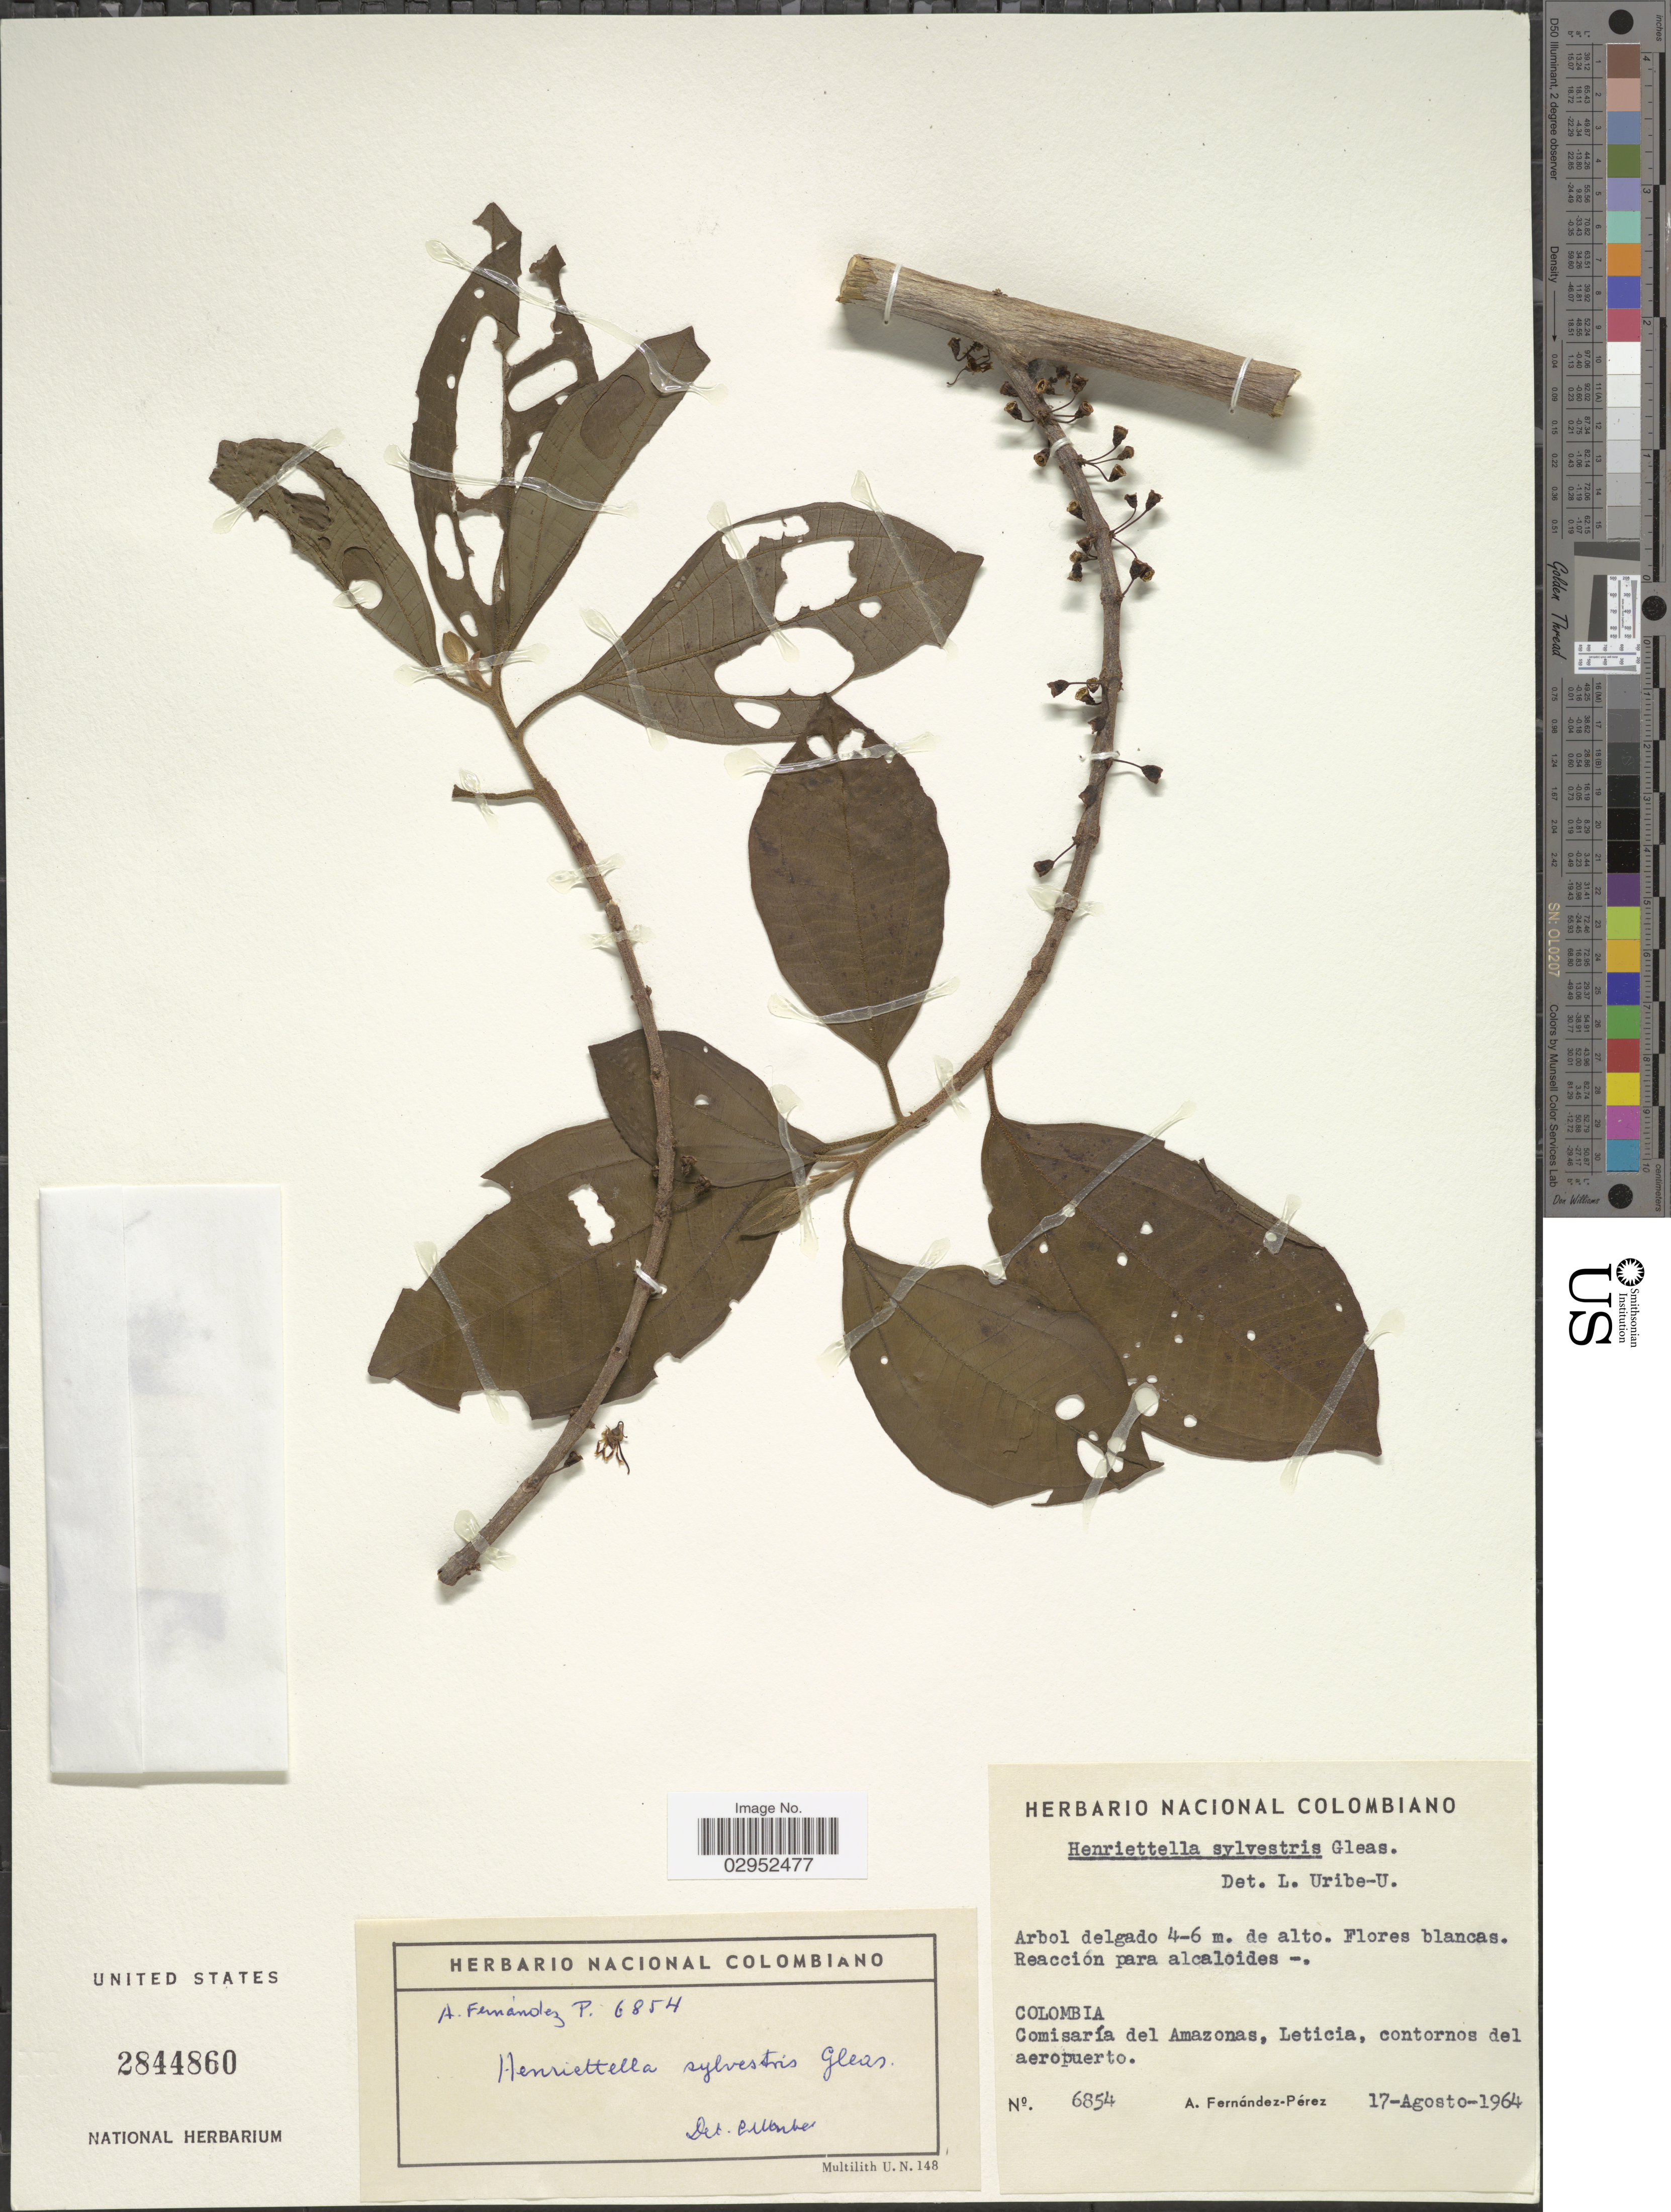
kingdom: Plantae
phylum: Tracheophyta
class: Magnoliopsida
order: Myrtales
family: Melastomataceae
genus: Henriettea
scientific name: Henriettea fascicularis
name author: (Sw.) M. Gómez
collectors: A. Fernández-Pérez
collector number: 6854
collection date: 1964-08-17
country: Colombia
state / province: Amazônas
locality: Comisaría del Amazonas, Leticia, contornos del aeropuerto.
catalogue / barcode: US 2844860